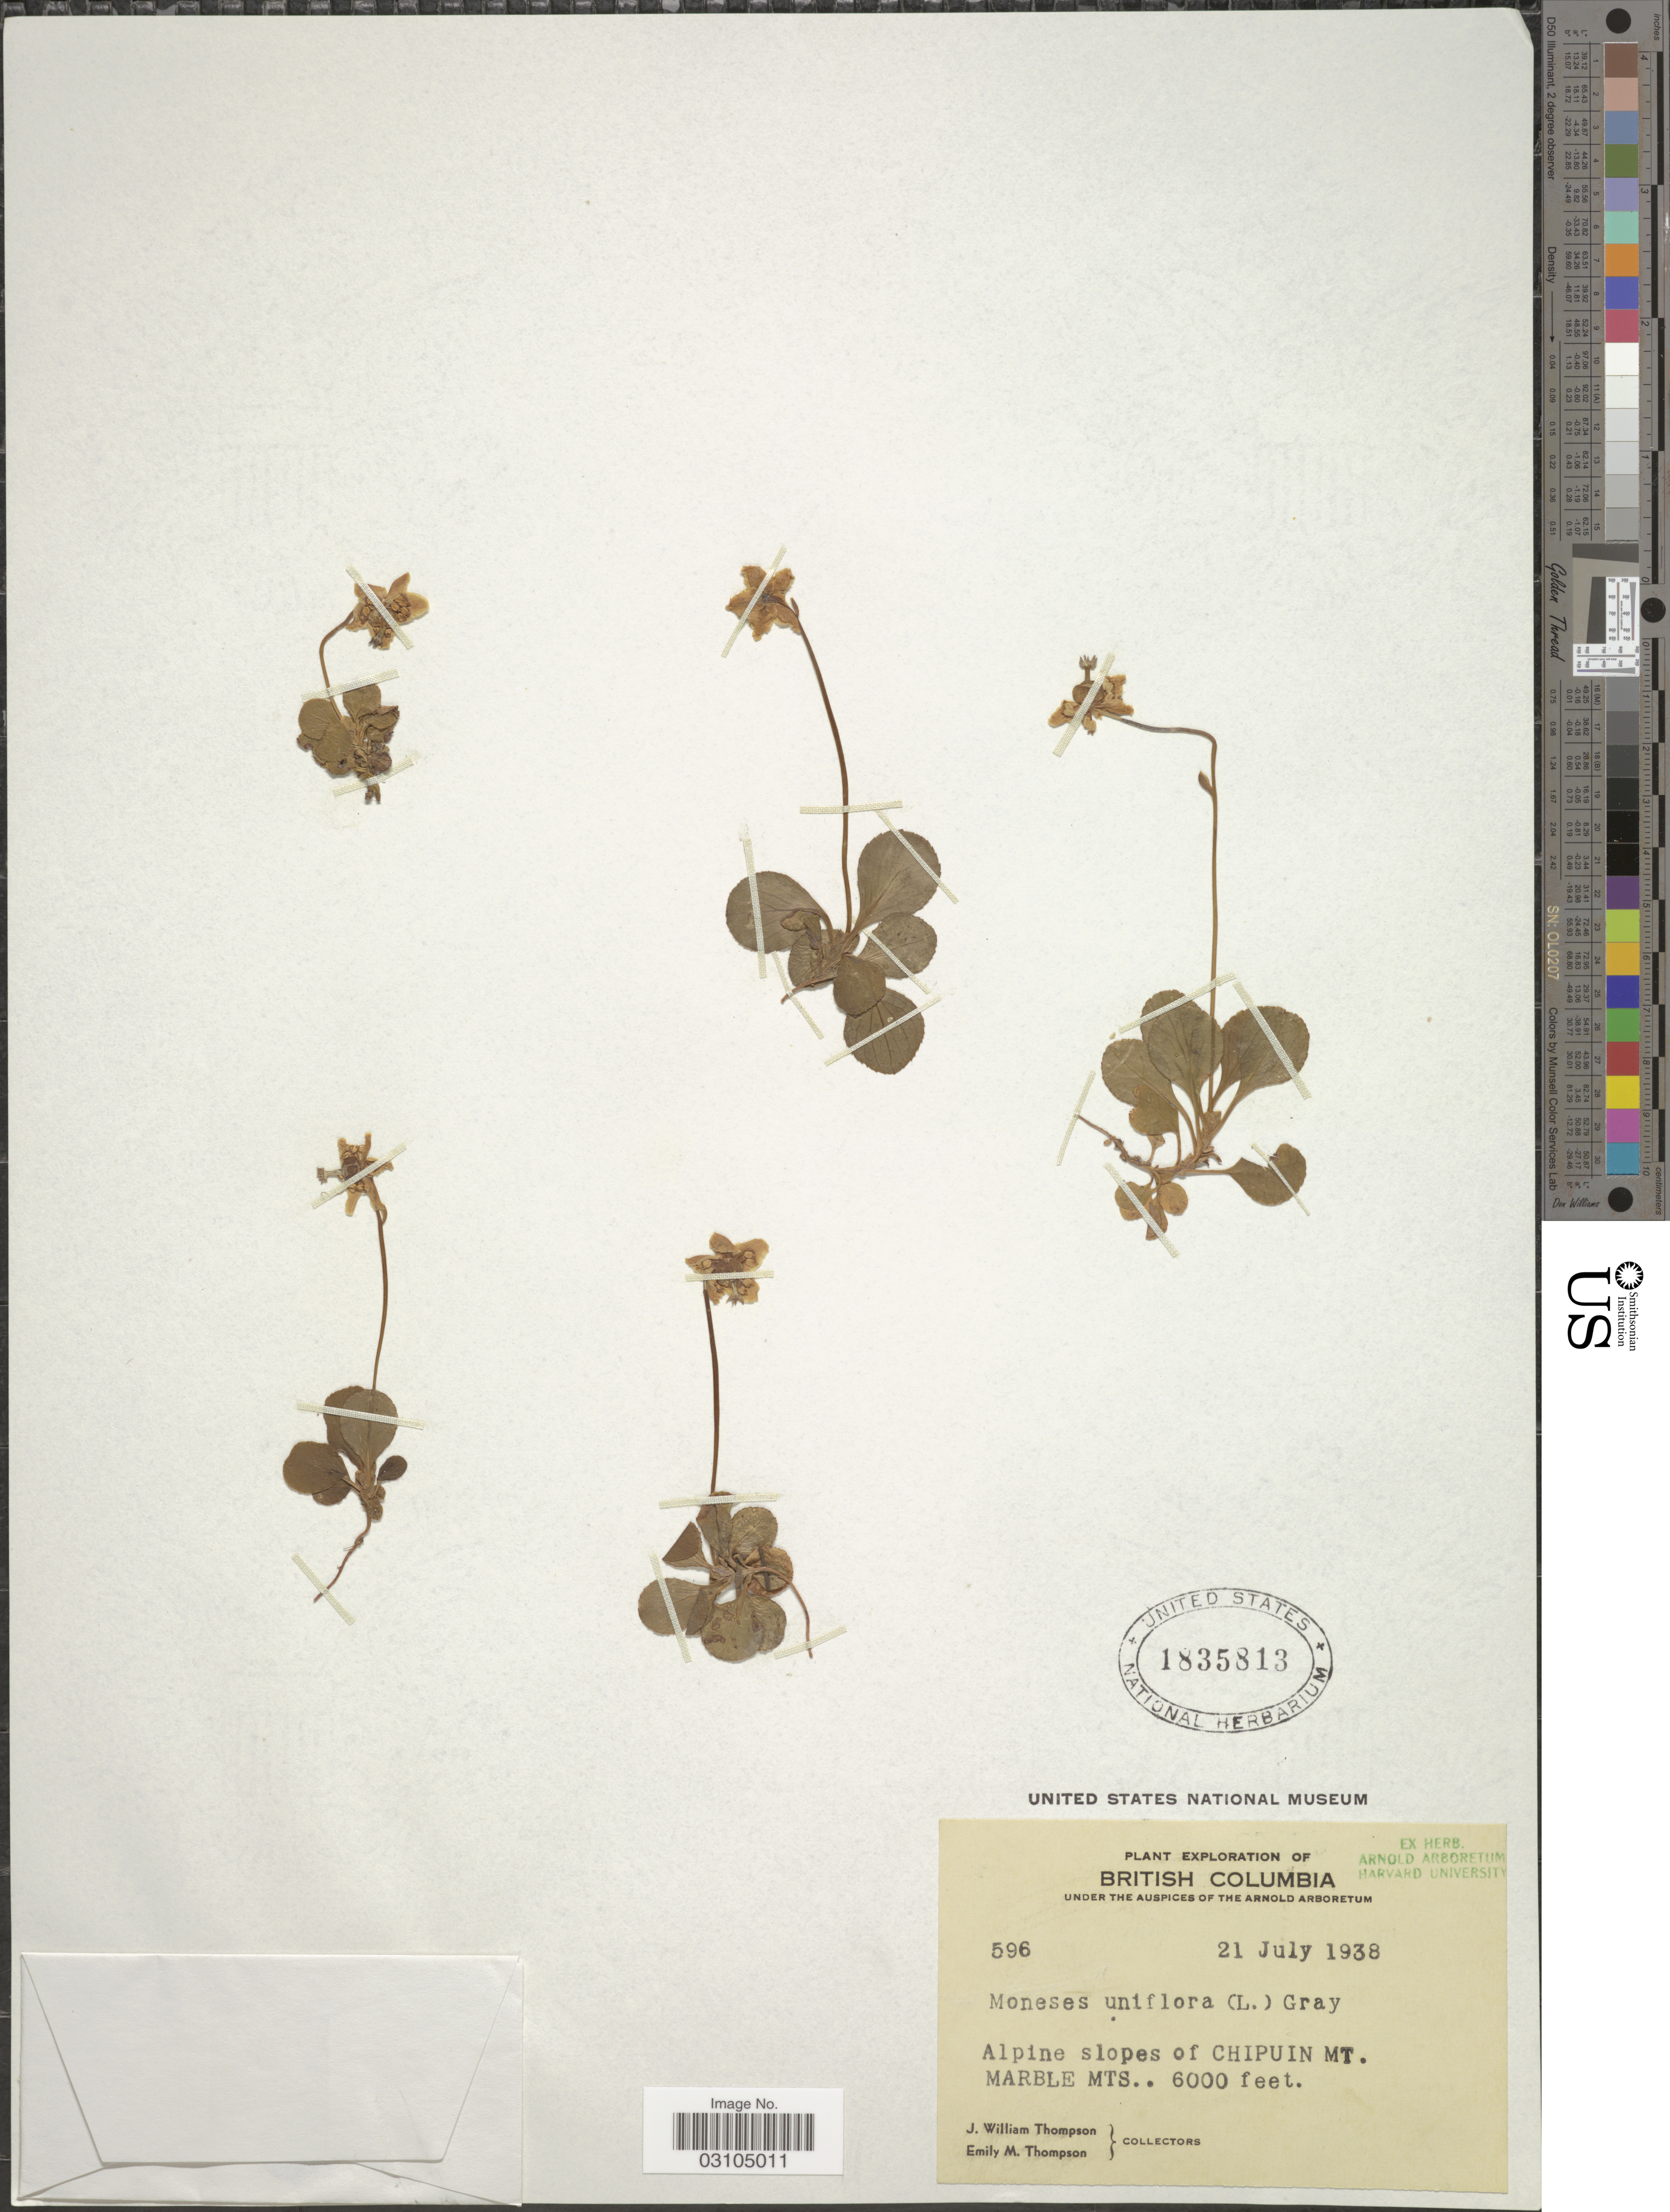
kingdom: Plantae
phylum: Tracheophyta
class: Magnoliopsida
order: Ericales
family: Ericaceae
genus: Moneses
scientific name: Moneses uniflora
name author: (L.) A. Gray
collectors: J. W. Thompson & E. M. Thompson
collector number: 596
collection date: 1938-07-21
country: Canada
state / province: British Columbia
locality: Alpine slopes of Chipuin Mt., Marble Mts.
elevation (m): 1829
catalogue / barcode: US 1835813